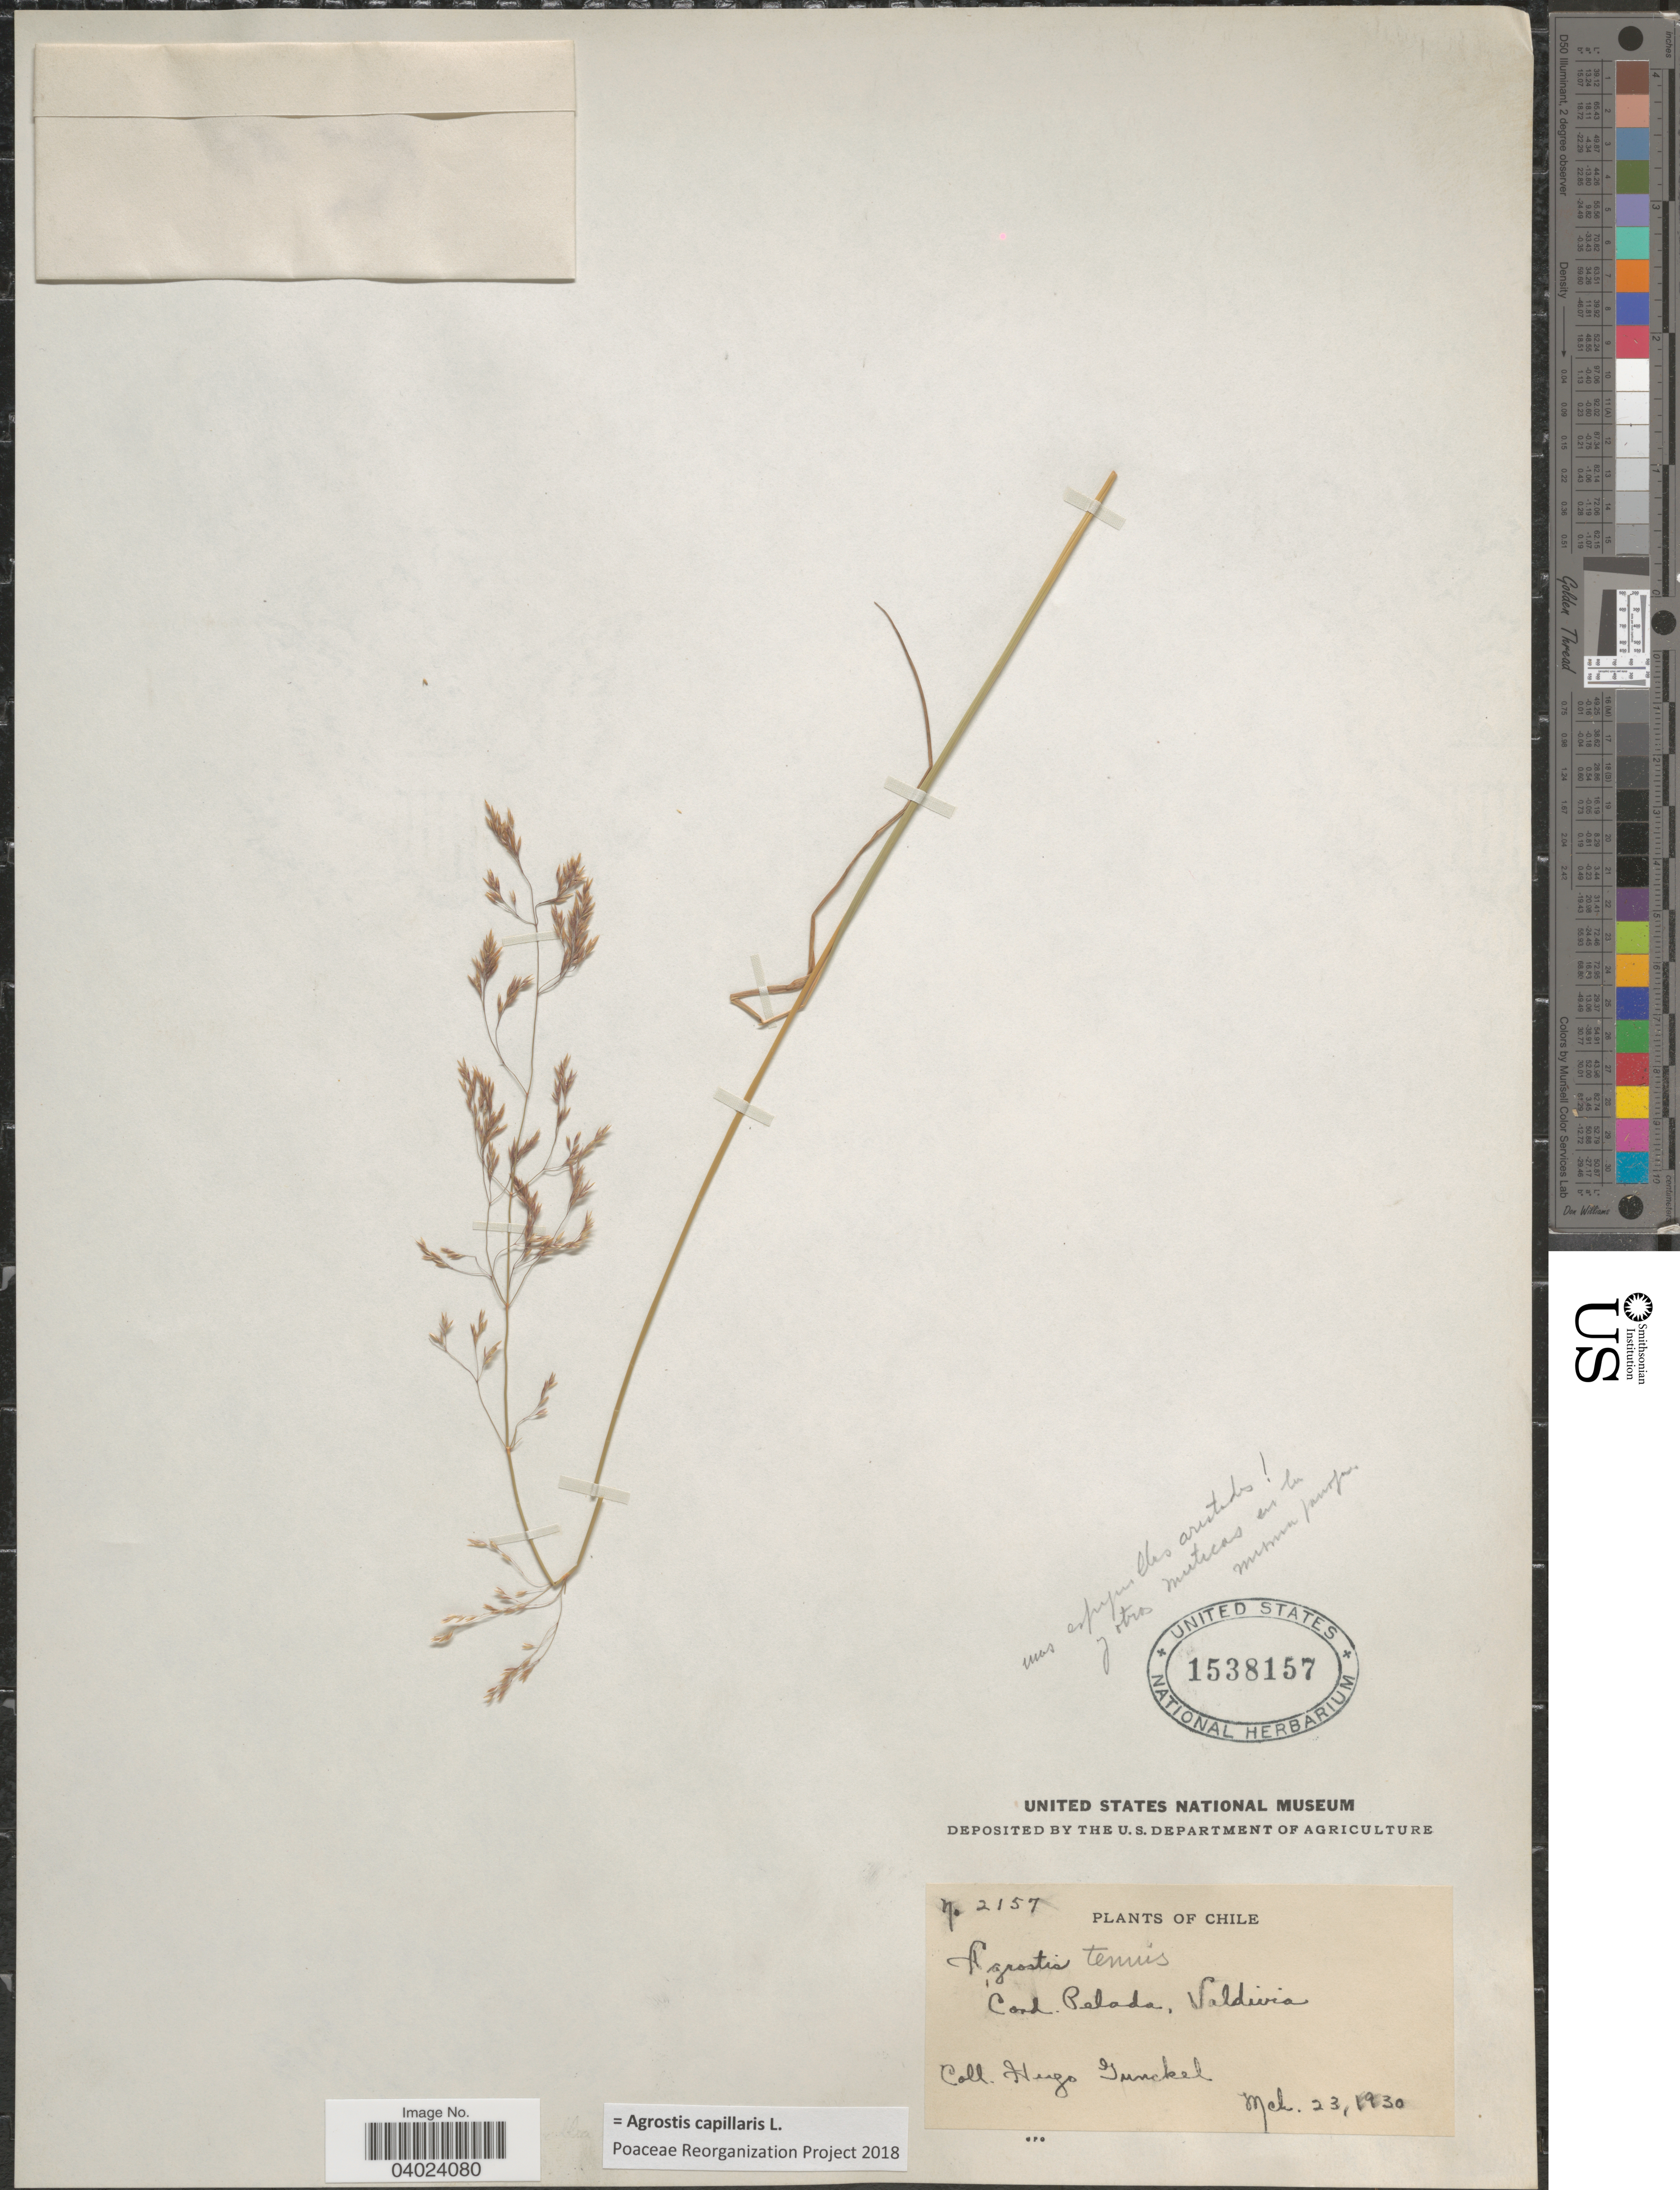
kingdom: Plantae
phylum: Tracheophyta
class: Liliopsida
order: Poales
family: Poaceae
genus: Agrostis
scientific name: Agrostis capillaris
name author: L.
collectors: H. Gunckel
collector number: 2157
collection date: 1930-03-23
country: Chile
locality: Cord. Pelada, Valdivia.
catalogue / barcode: US 1538157